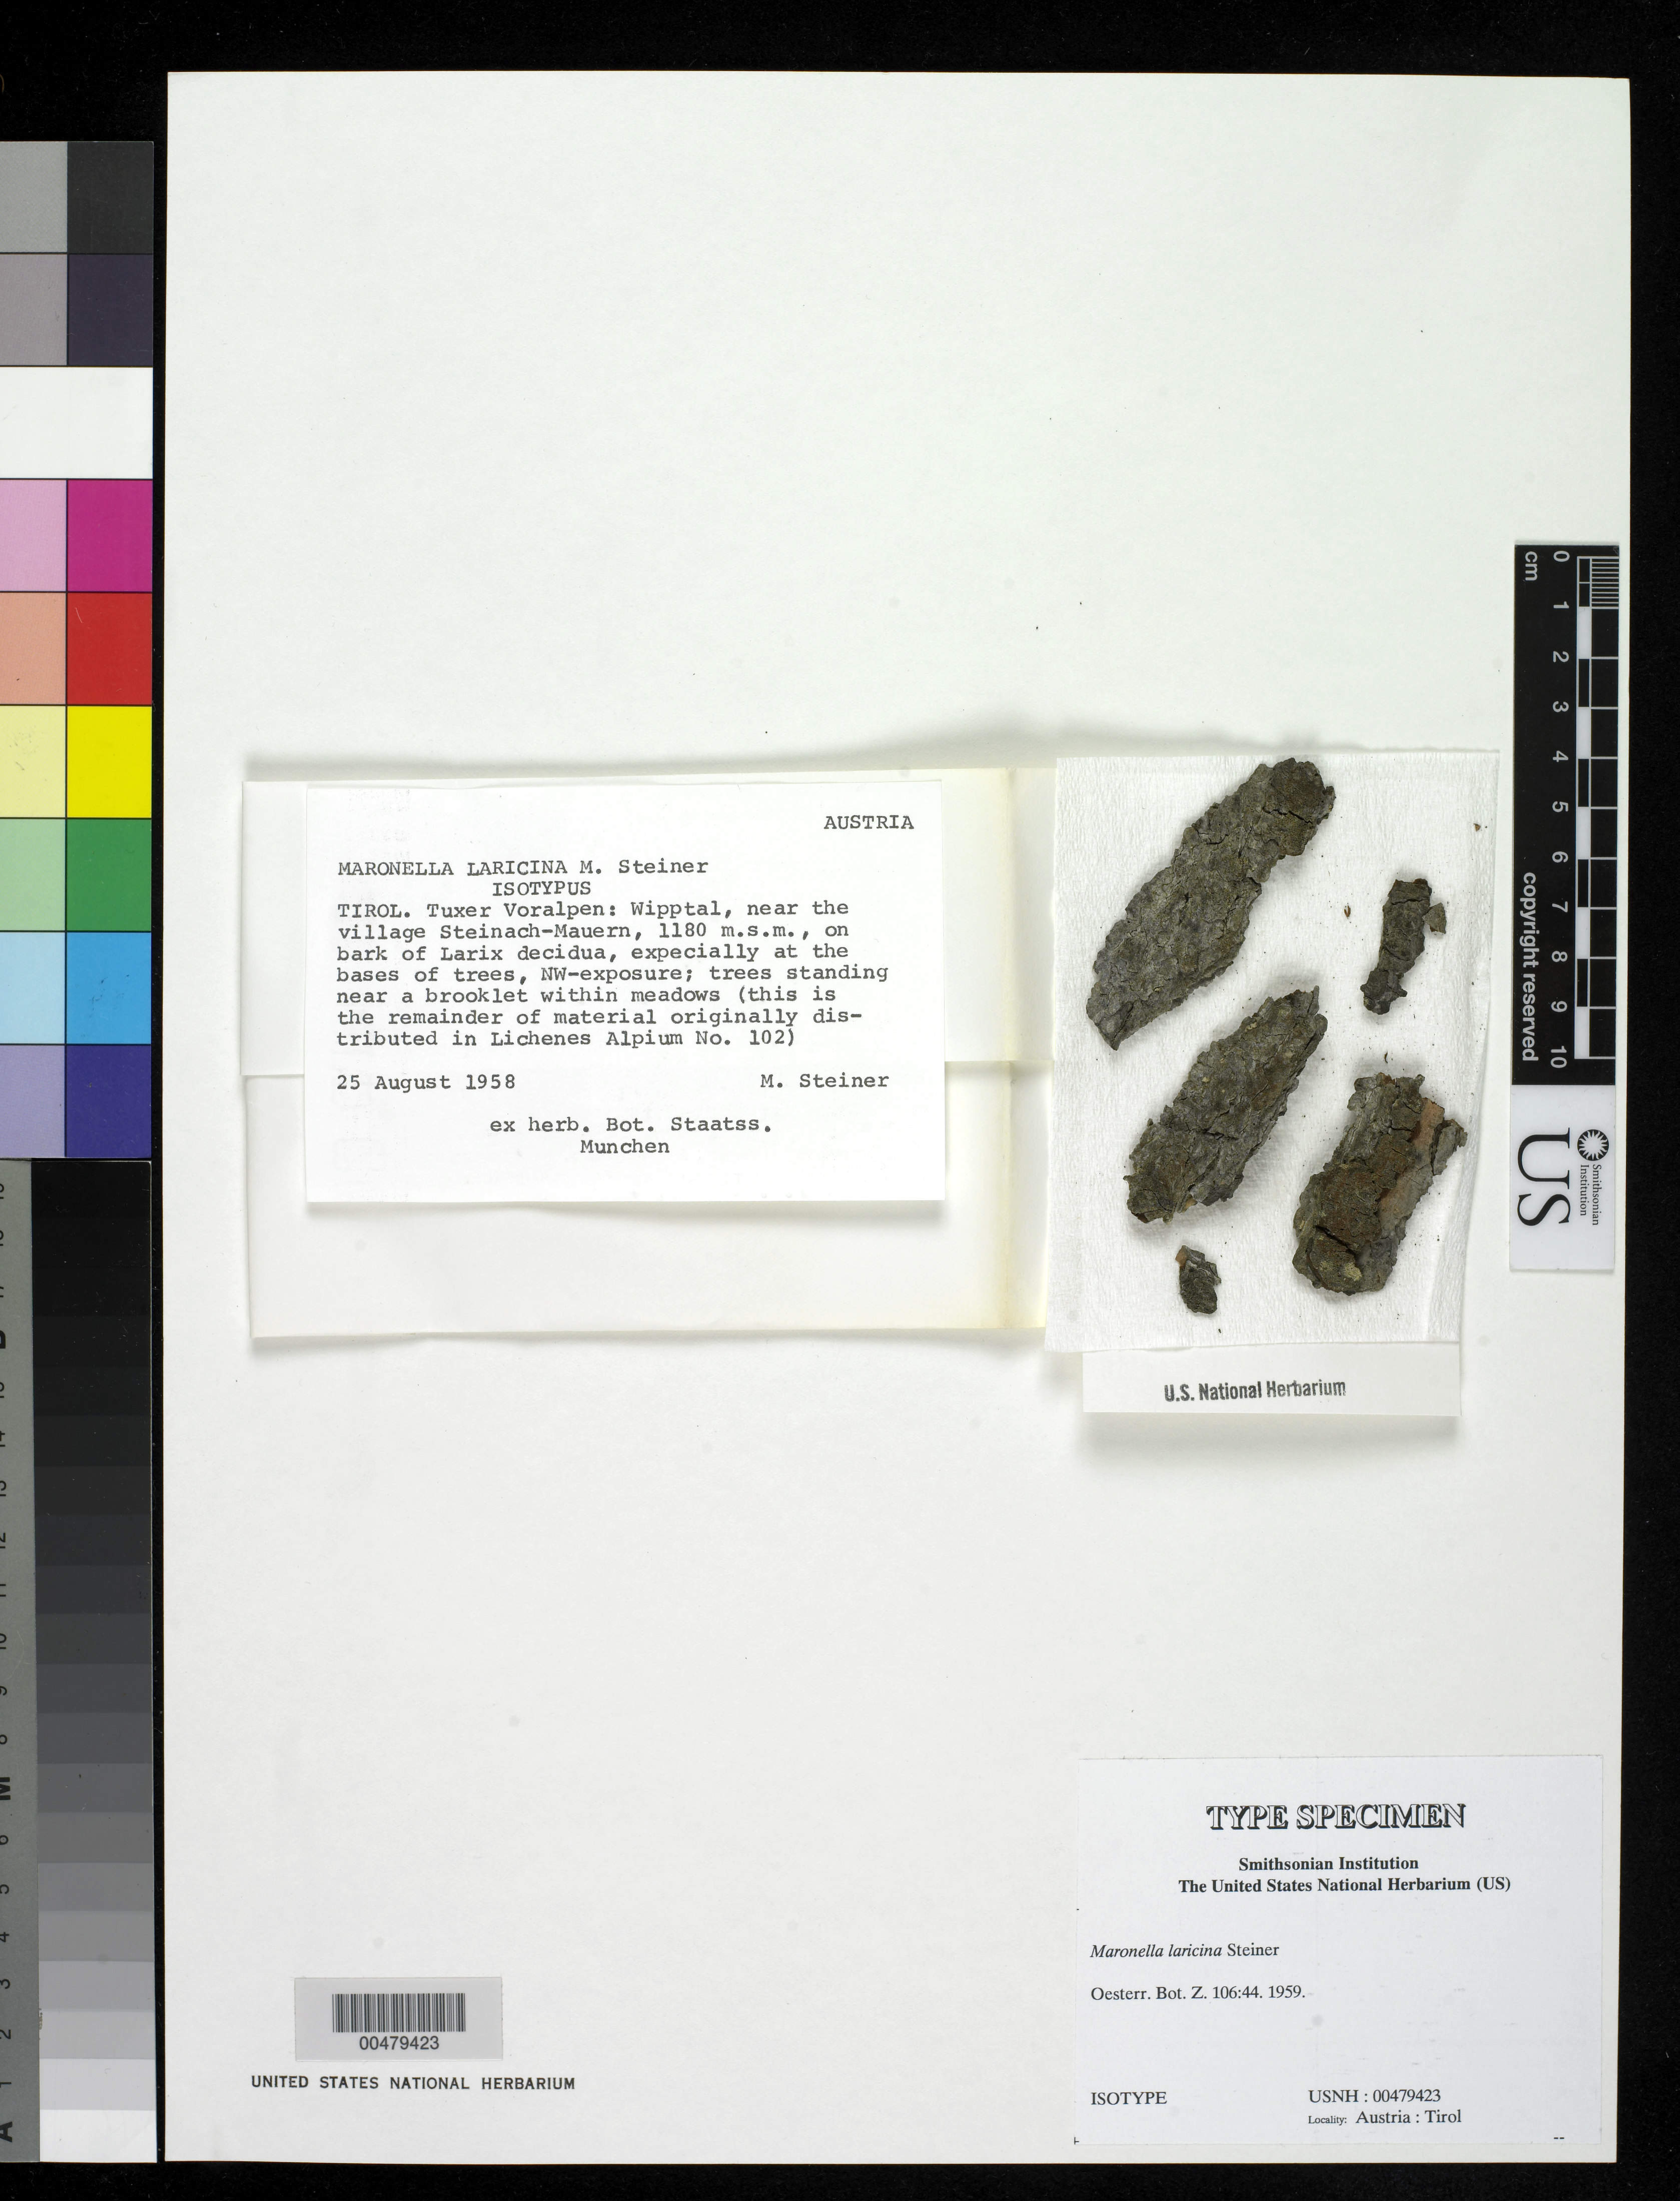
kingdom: Fungi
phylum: Ascomycota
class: Lecanoromycetes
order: Acarosporales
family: Acarosporaceae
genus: Maronella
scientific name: Maronella laricina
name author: Steiner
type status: Isotype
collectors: M. Steiner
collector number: Lich. Alpium 102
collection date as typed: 25 Aug 1958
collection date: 1958-08-25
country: Austria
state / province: Tirol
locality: Tuxer VorAlps, Wipptal, near village Steinach-Mauern.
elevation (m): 1180